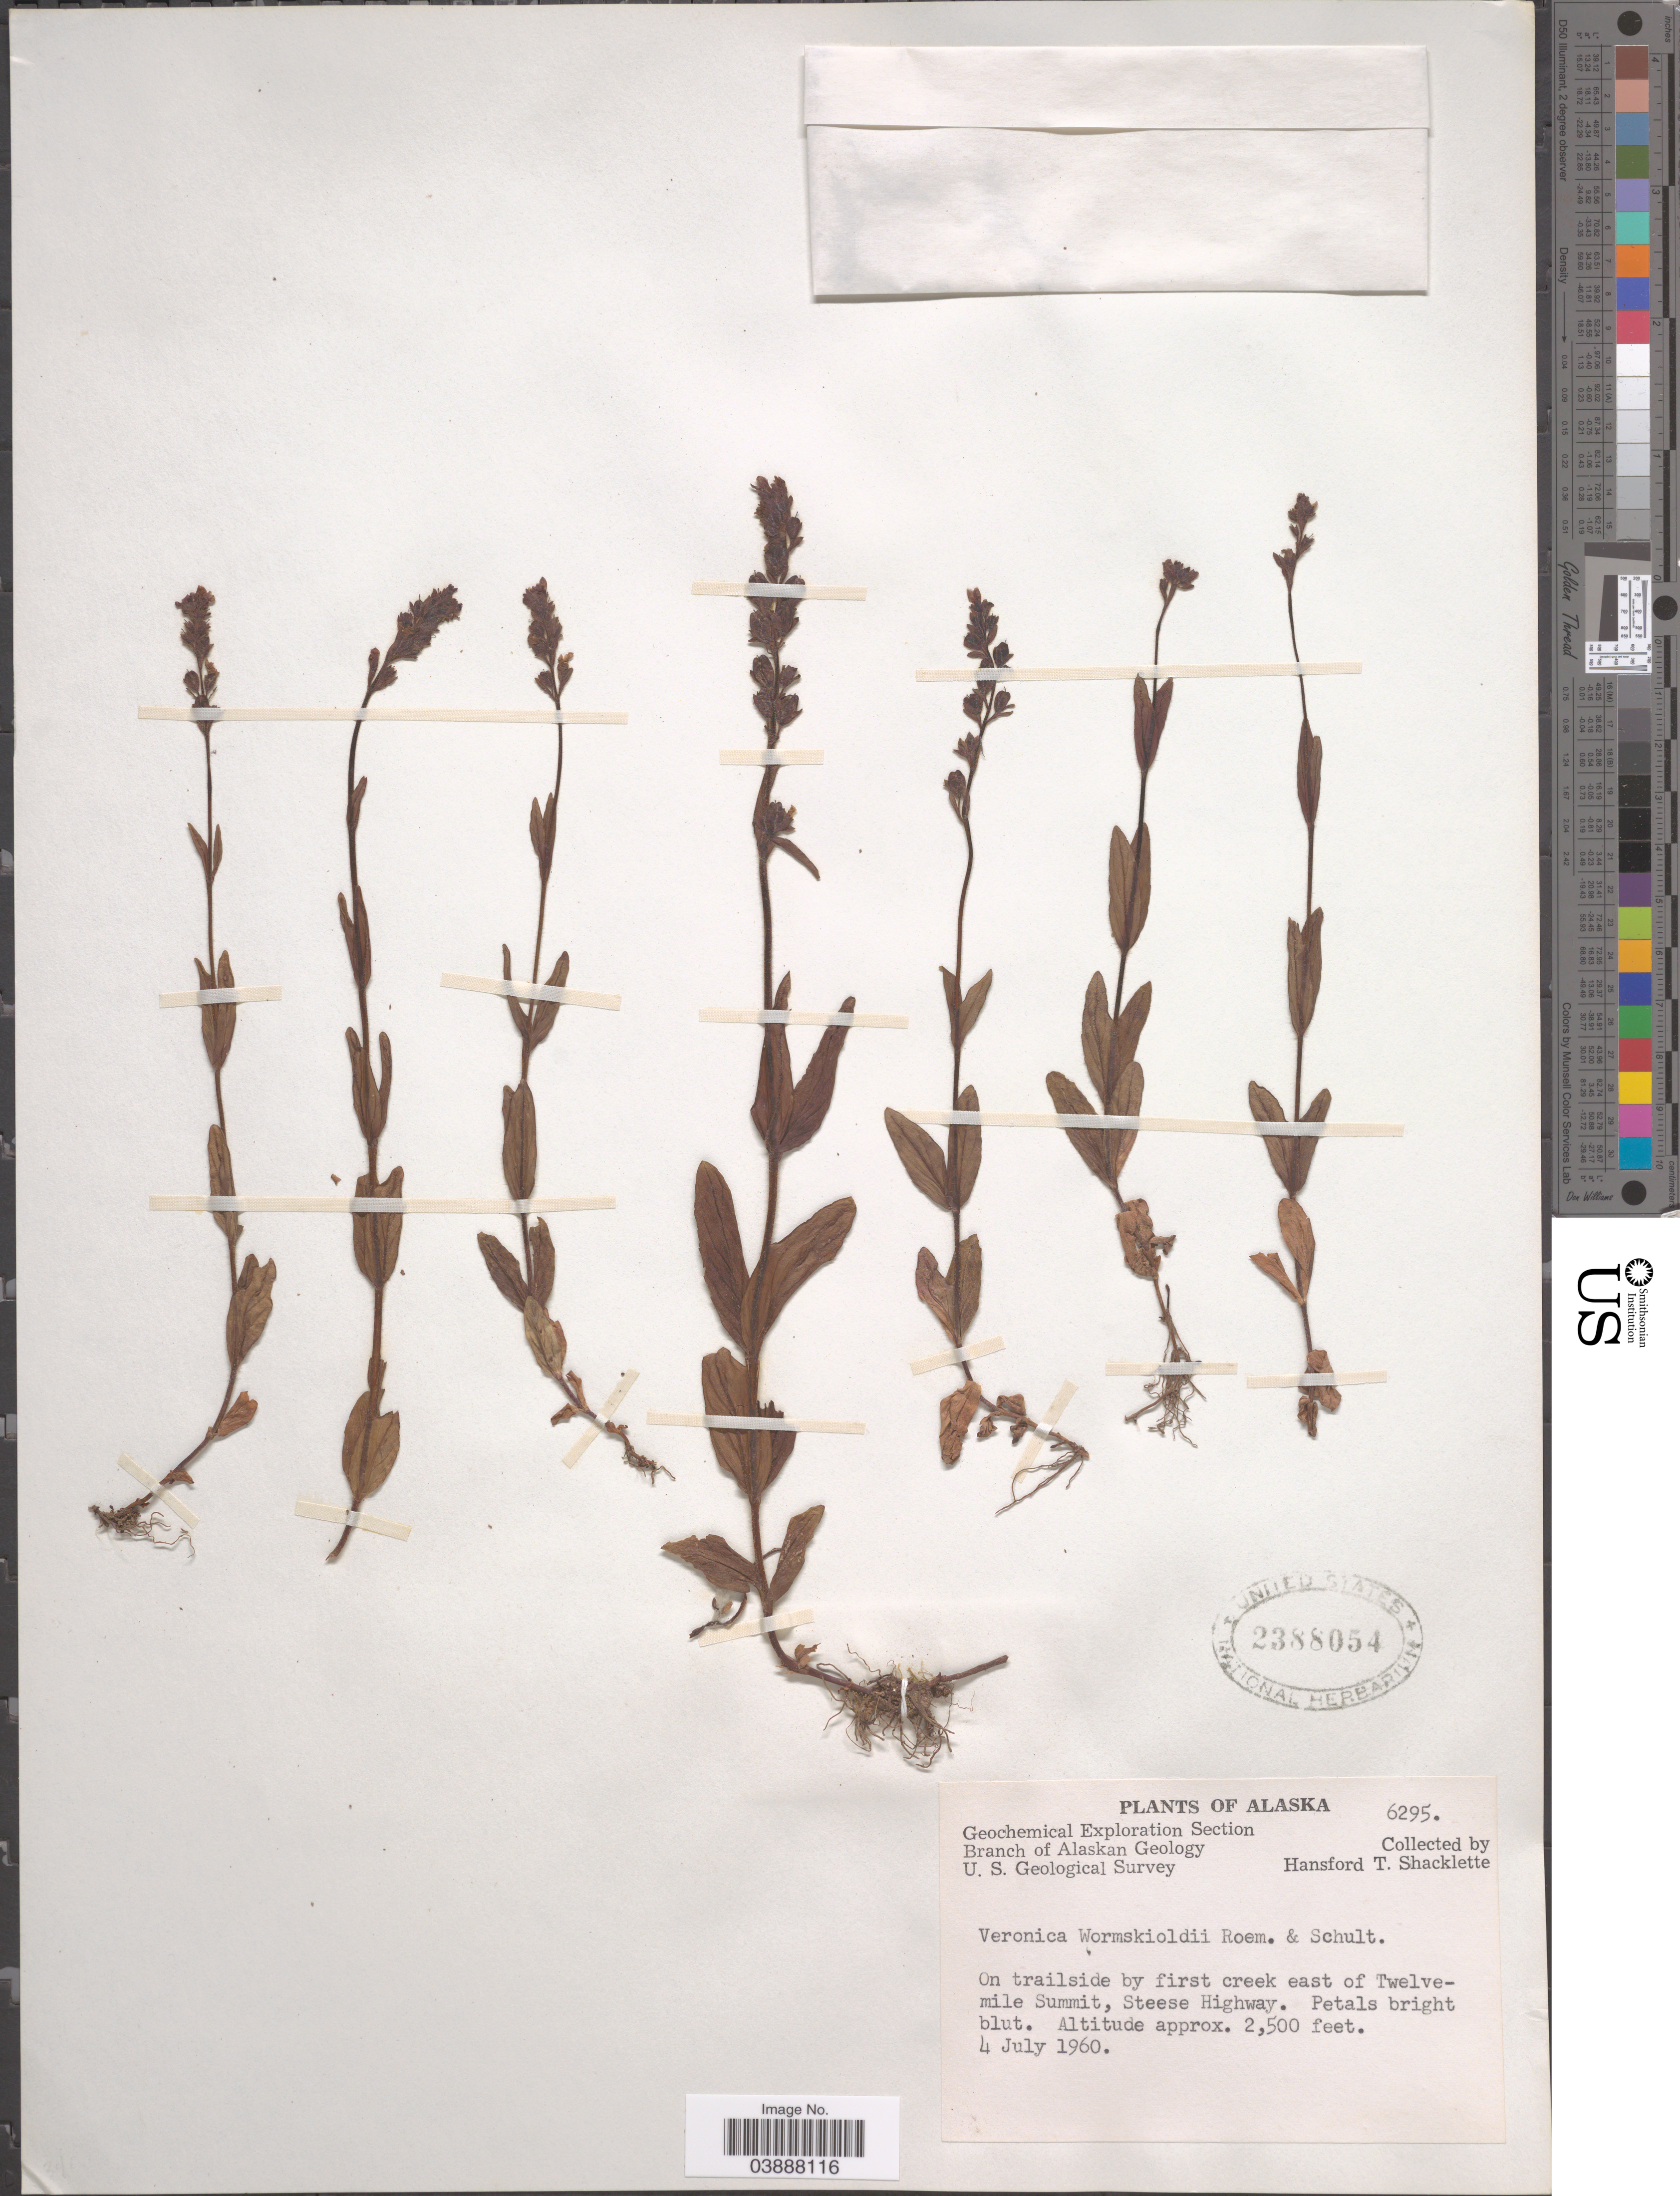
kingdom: Plantae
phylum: Tracheophyta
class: Magnoliopsida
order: Lamiales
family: Plantaginaceae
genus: Veronica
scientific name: Veronica wormskjoldii subsp. wormskjoldii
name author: Roem. & Schult.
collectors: H. Shacklette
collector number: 6295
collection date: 1960-07-04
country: United States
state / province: Alaska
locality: On trailside by first creek east of Twelvemile Summit, Steese Highway.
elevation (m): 762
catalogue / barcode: US 2388054